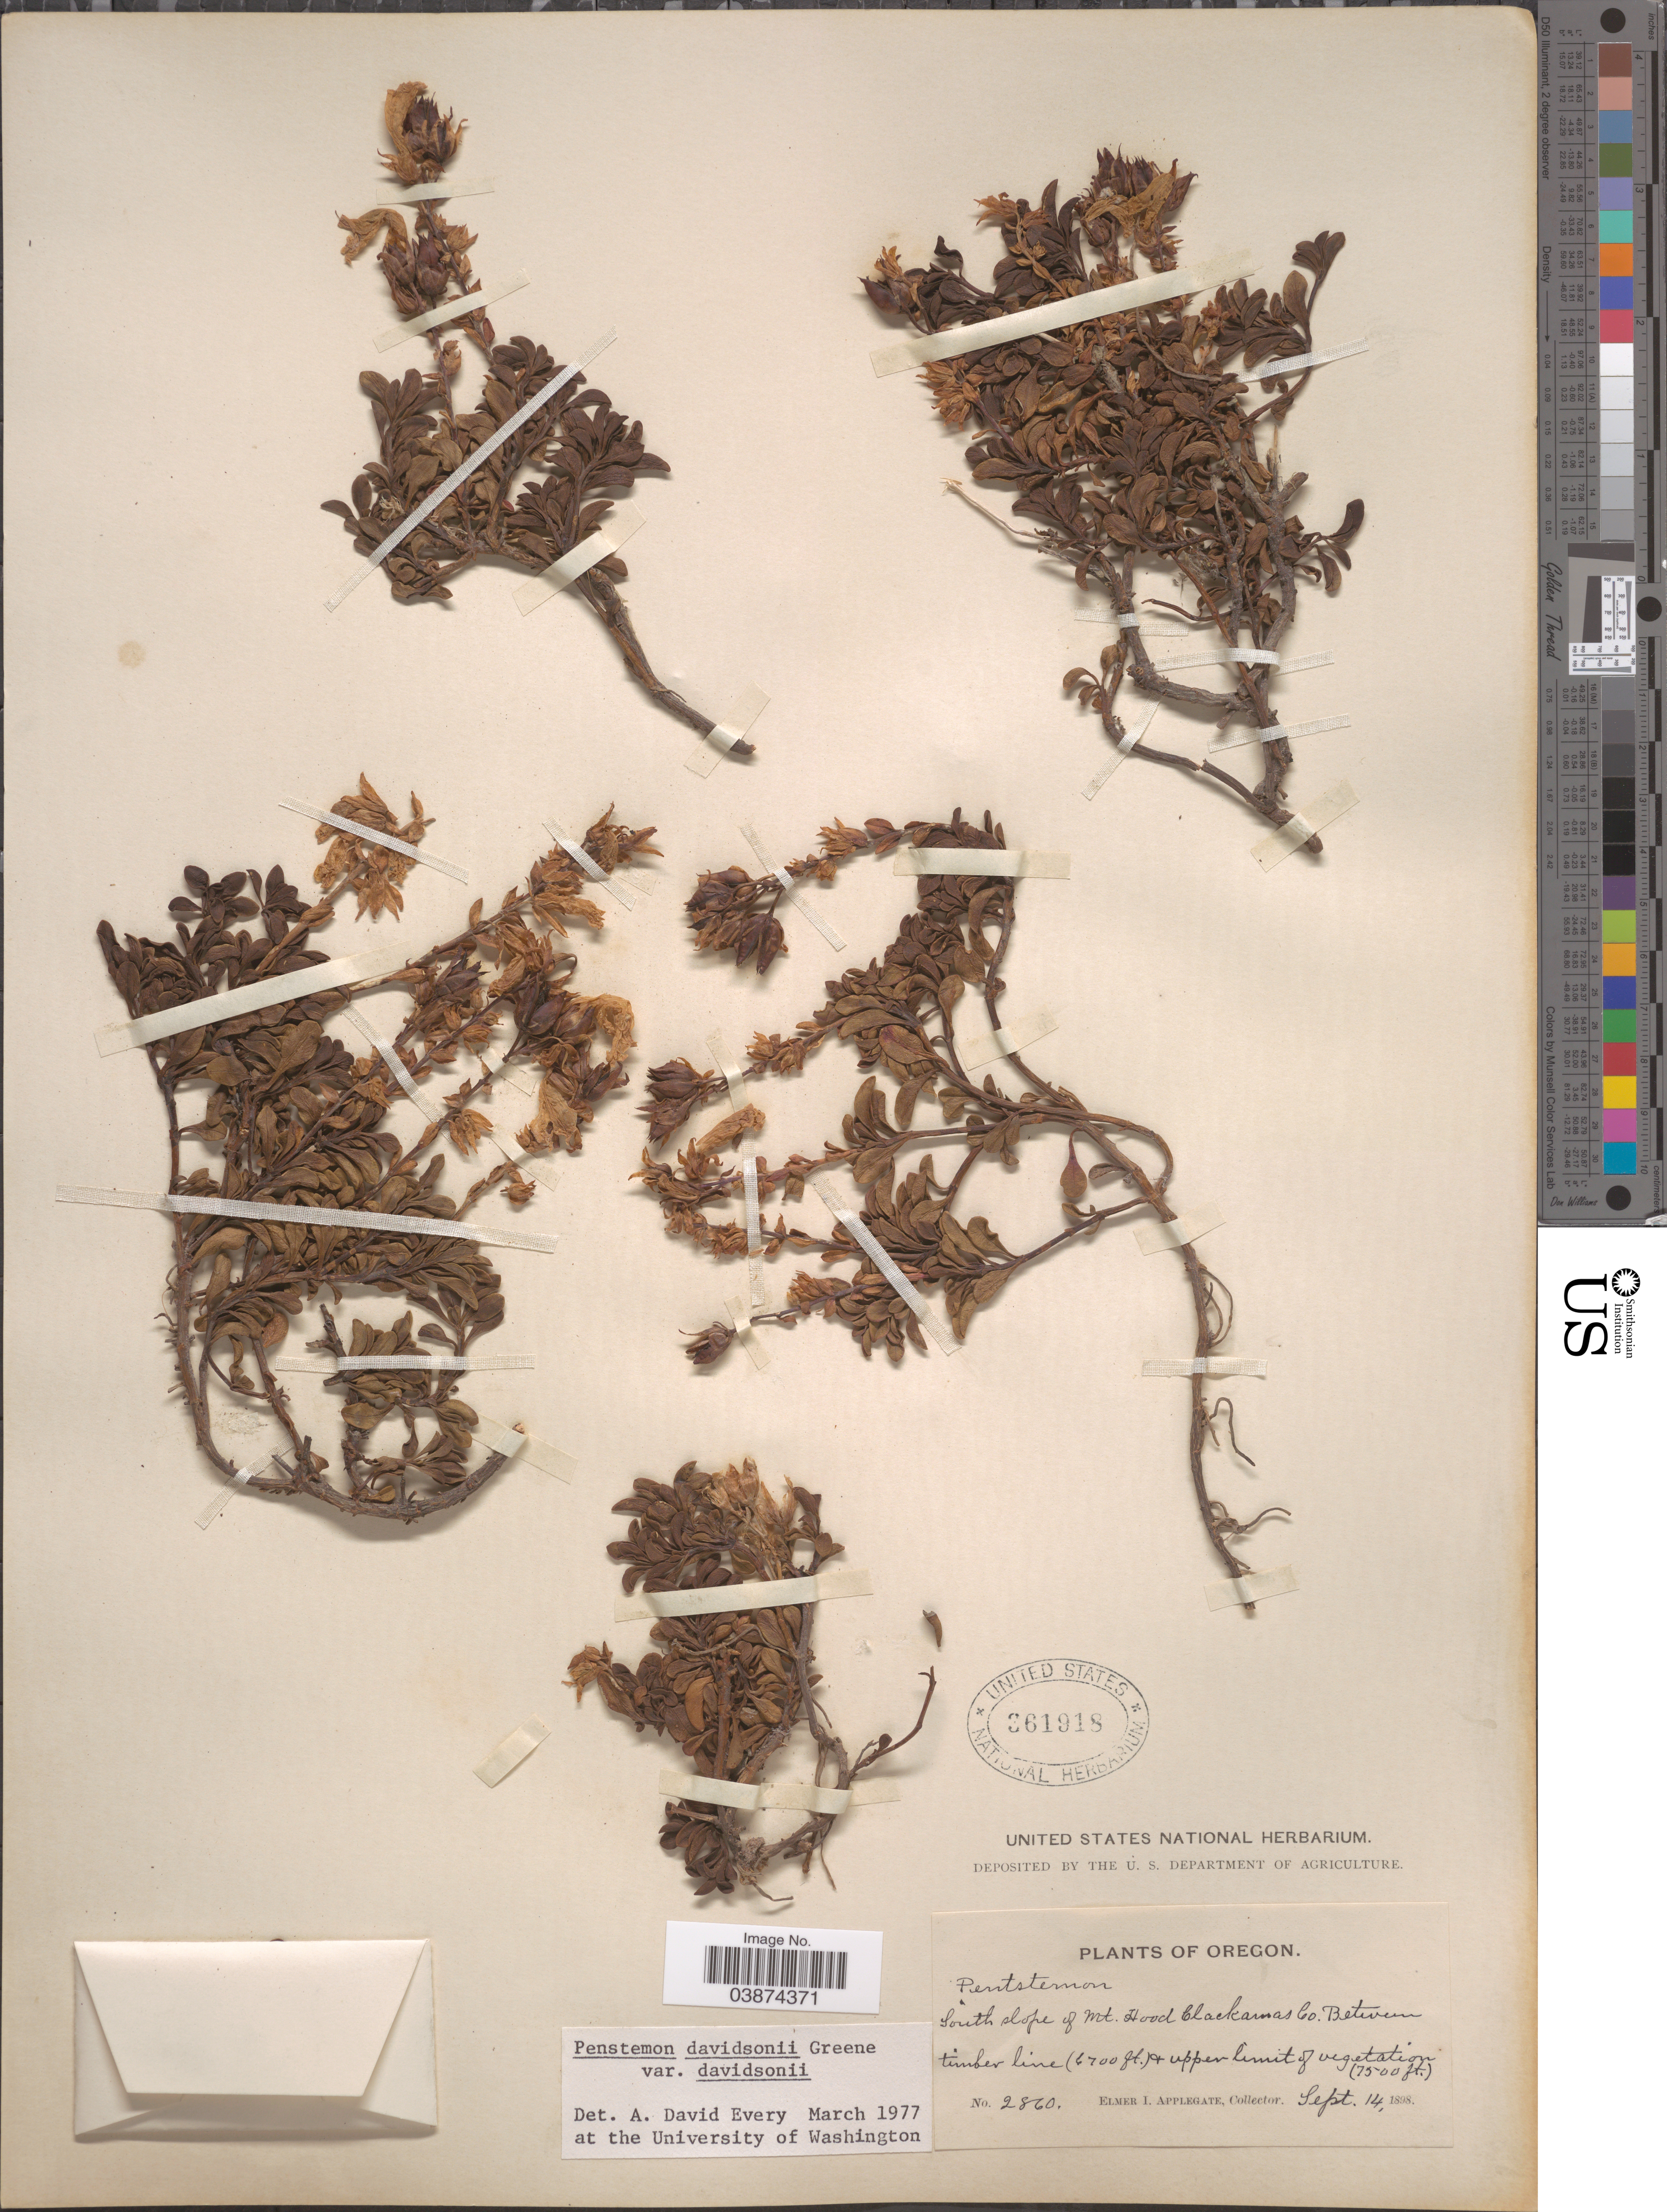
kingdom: Plantae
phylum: Tracheophyta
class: Magnoliopsida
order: Lamiales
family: Plantaginaceae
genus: Penstemon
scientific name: Penstemon davidsonii var. davidsonii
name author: Greene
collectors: E. I. Applegate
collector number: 2860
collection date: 1898-09-14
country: United States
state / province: Oregon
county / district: Clackamas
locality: South slope of Mt. Hood Clackamas Co. Between timber line & upper limit of vegetation.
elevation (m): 2042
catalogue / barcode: US 361918